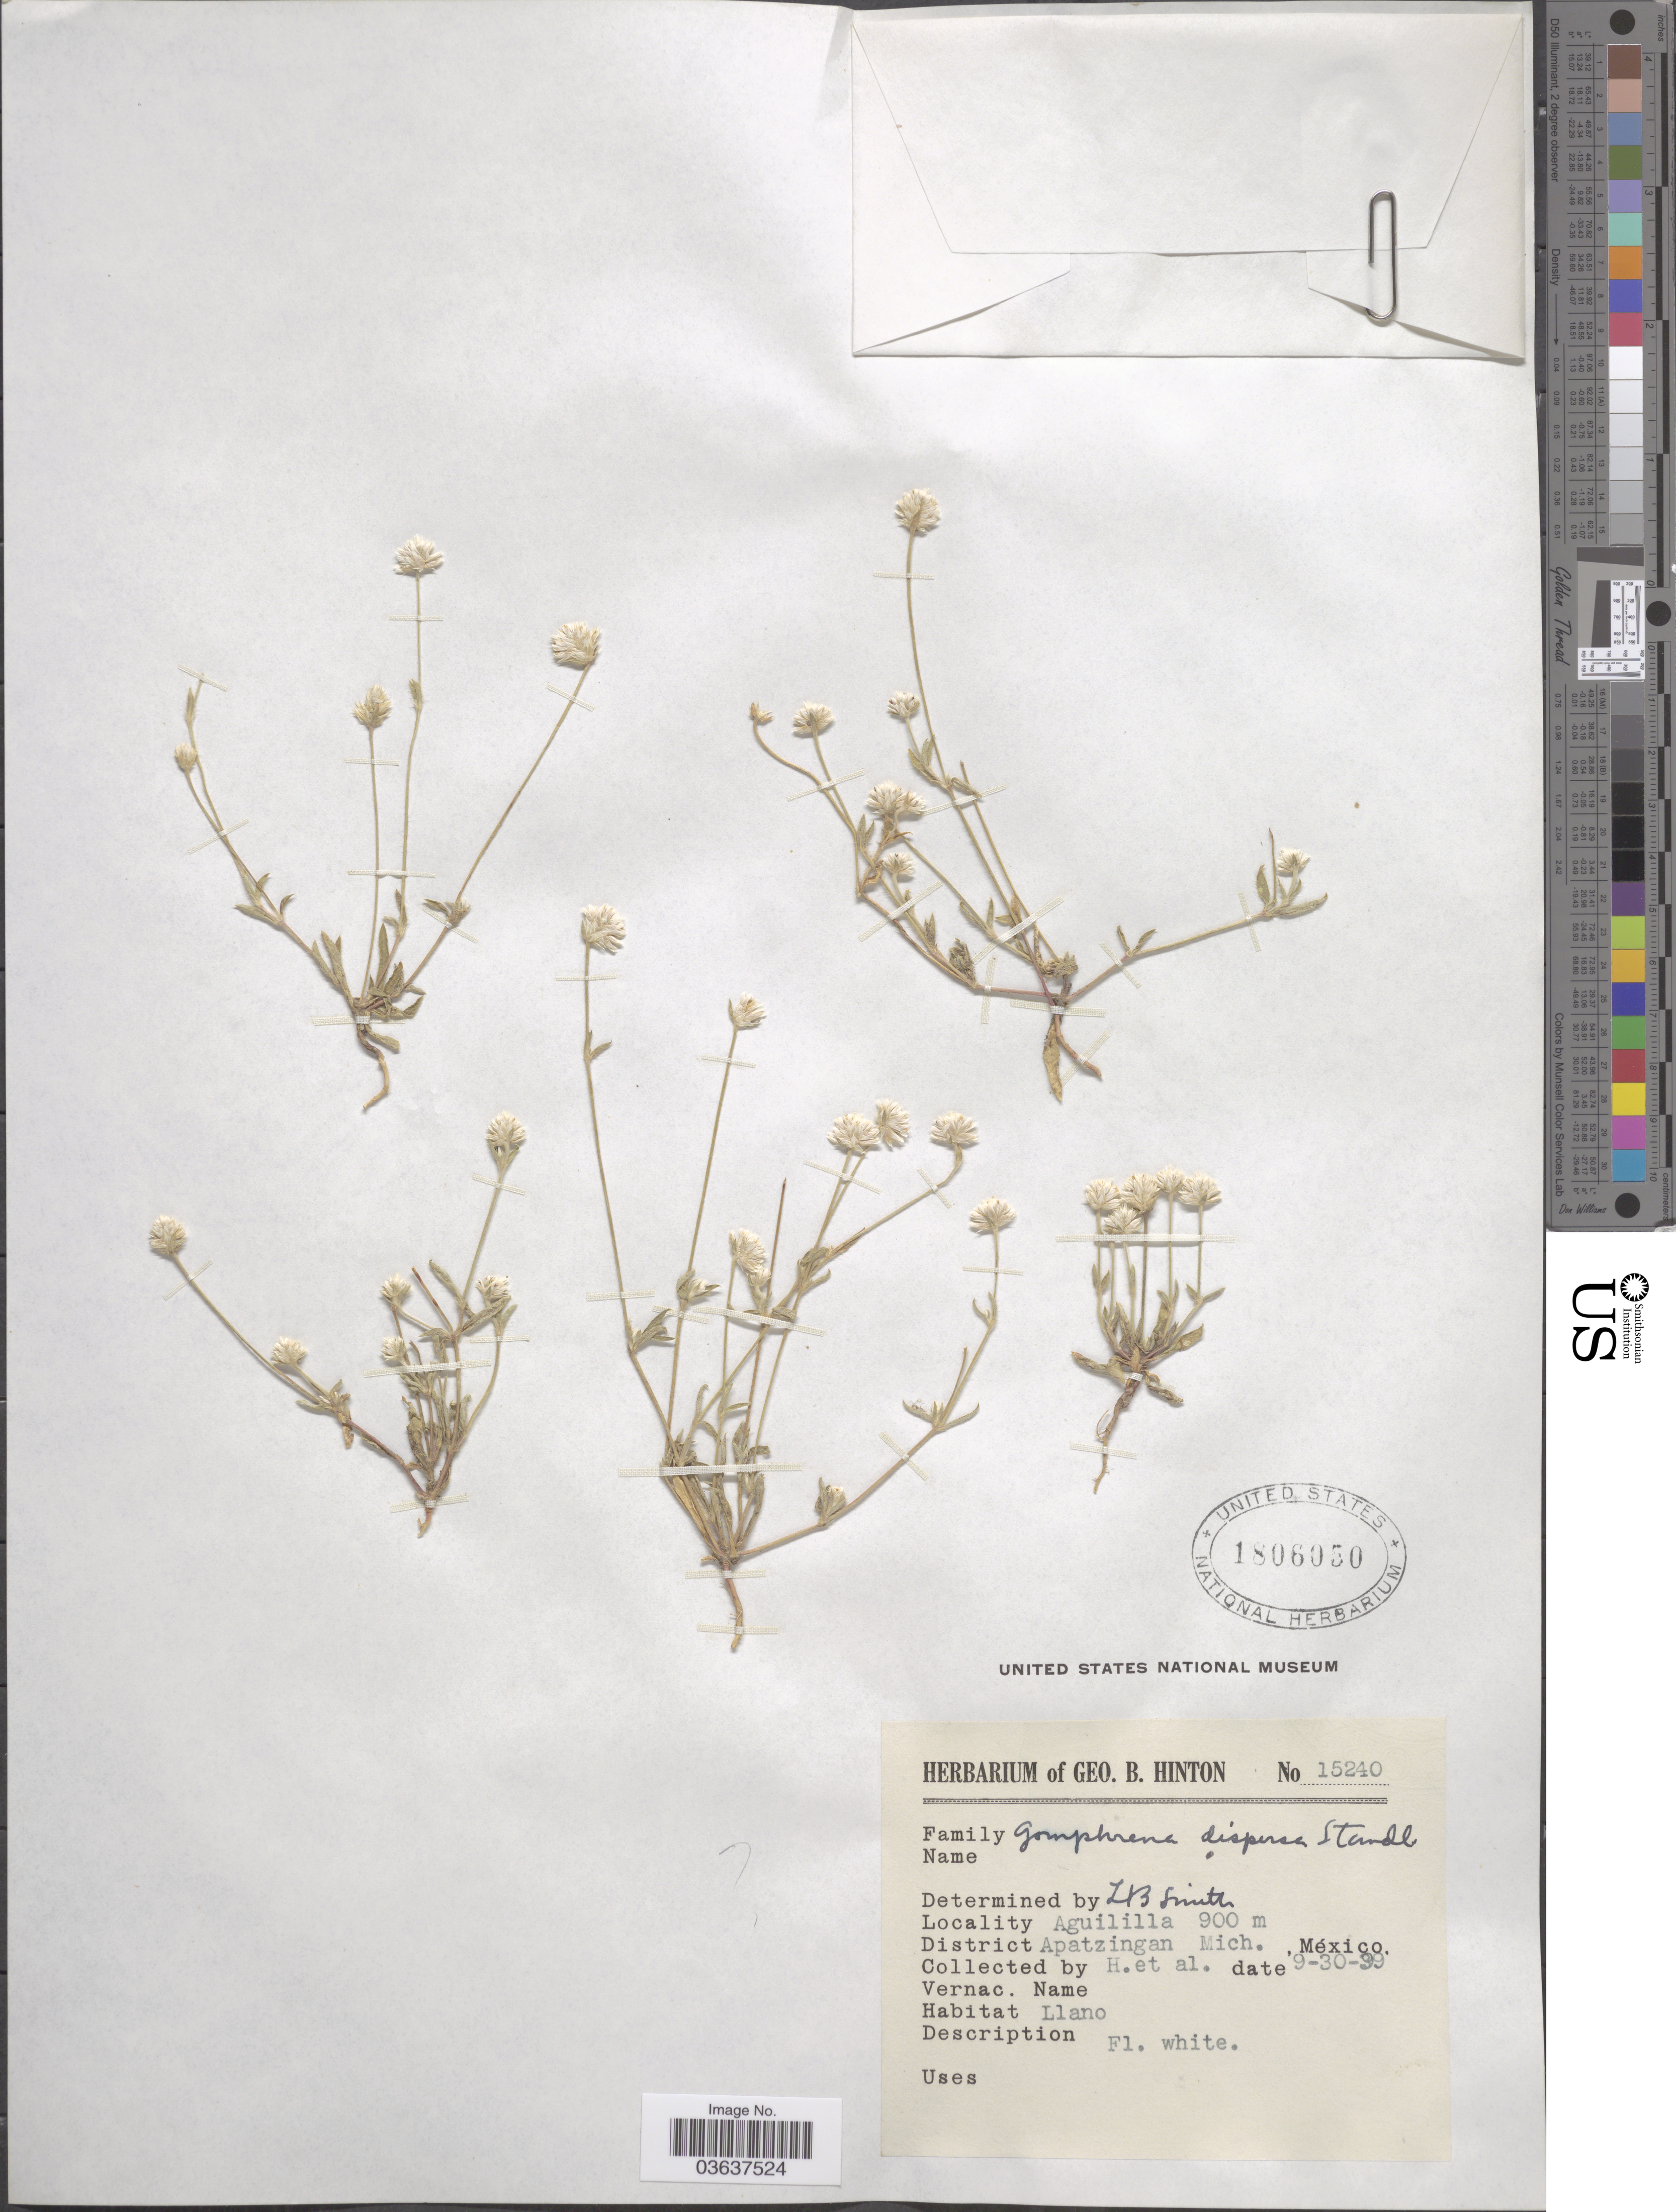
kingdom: Plantae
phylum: Tracheophyta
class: Magnoliopsida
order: Caryophyllales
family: Amaranthaceae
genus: Gomphrena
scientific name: Gomphrena dispersa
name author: Standl.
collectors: G. B. Hinton & et al.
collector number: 15240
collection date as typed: Transcribed d/m/y: 30/9/39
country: Mexico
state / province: Michoacán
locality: Aguililla. District Apatzingan.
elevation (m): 900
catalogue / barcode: US 1806050